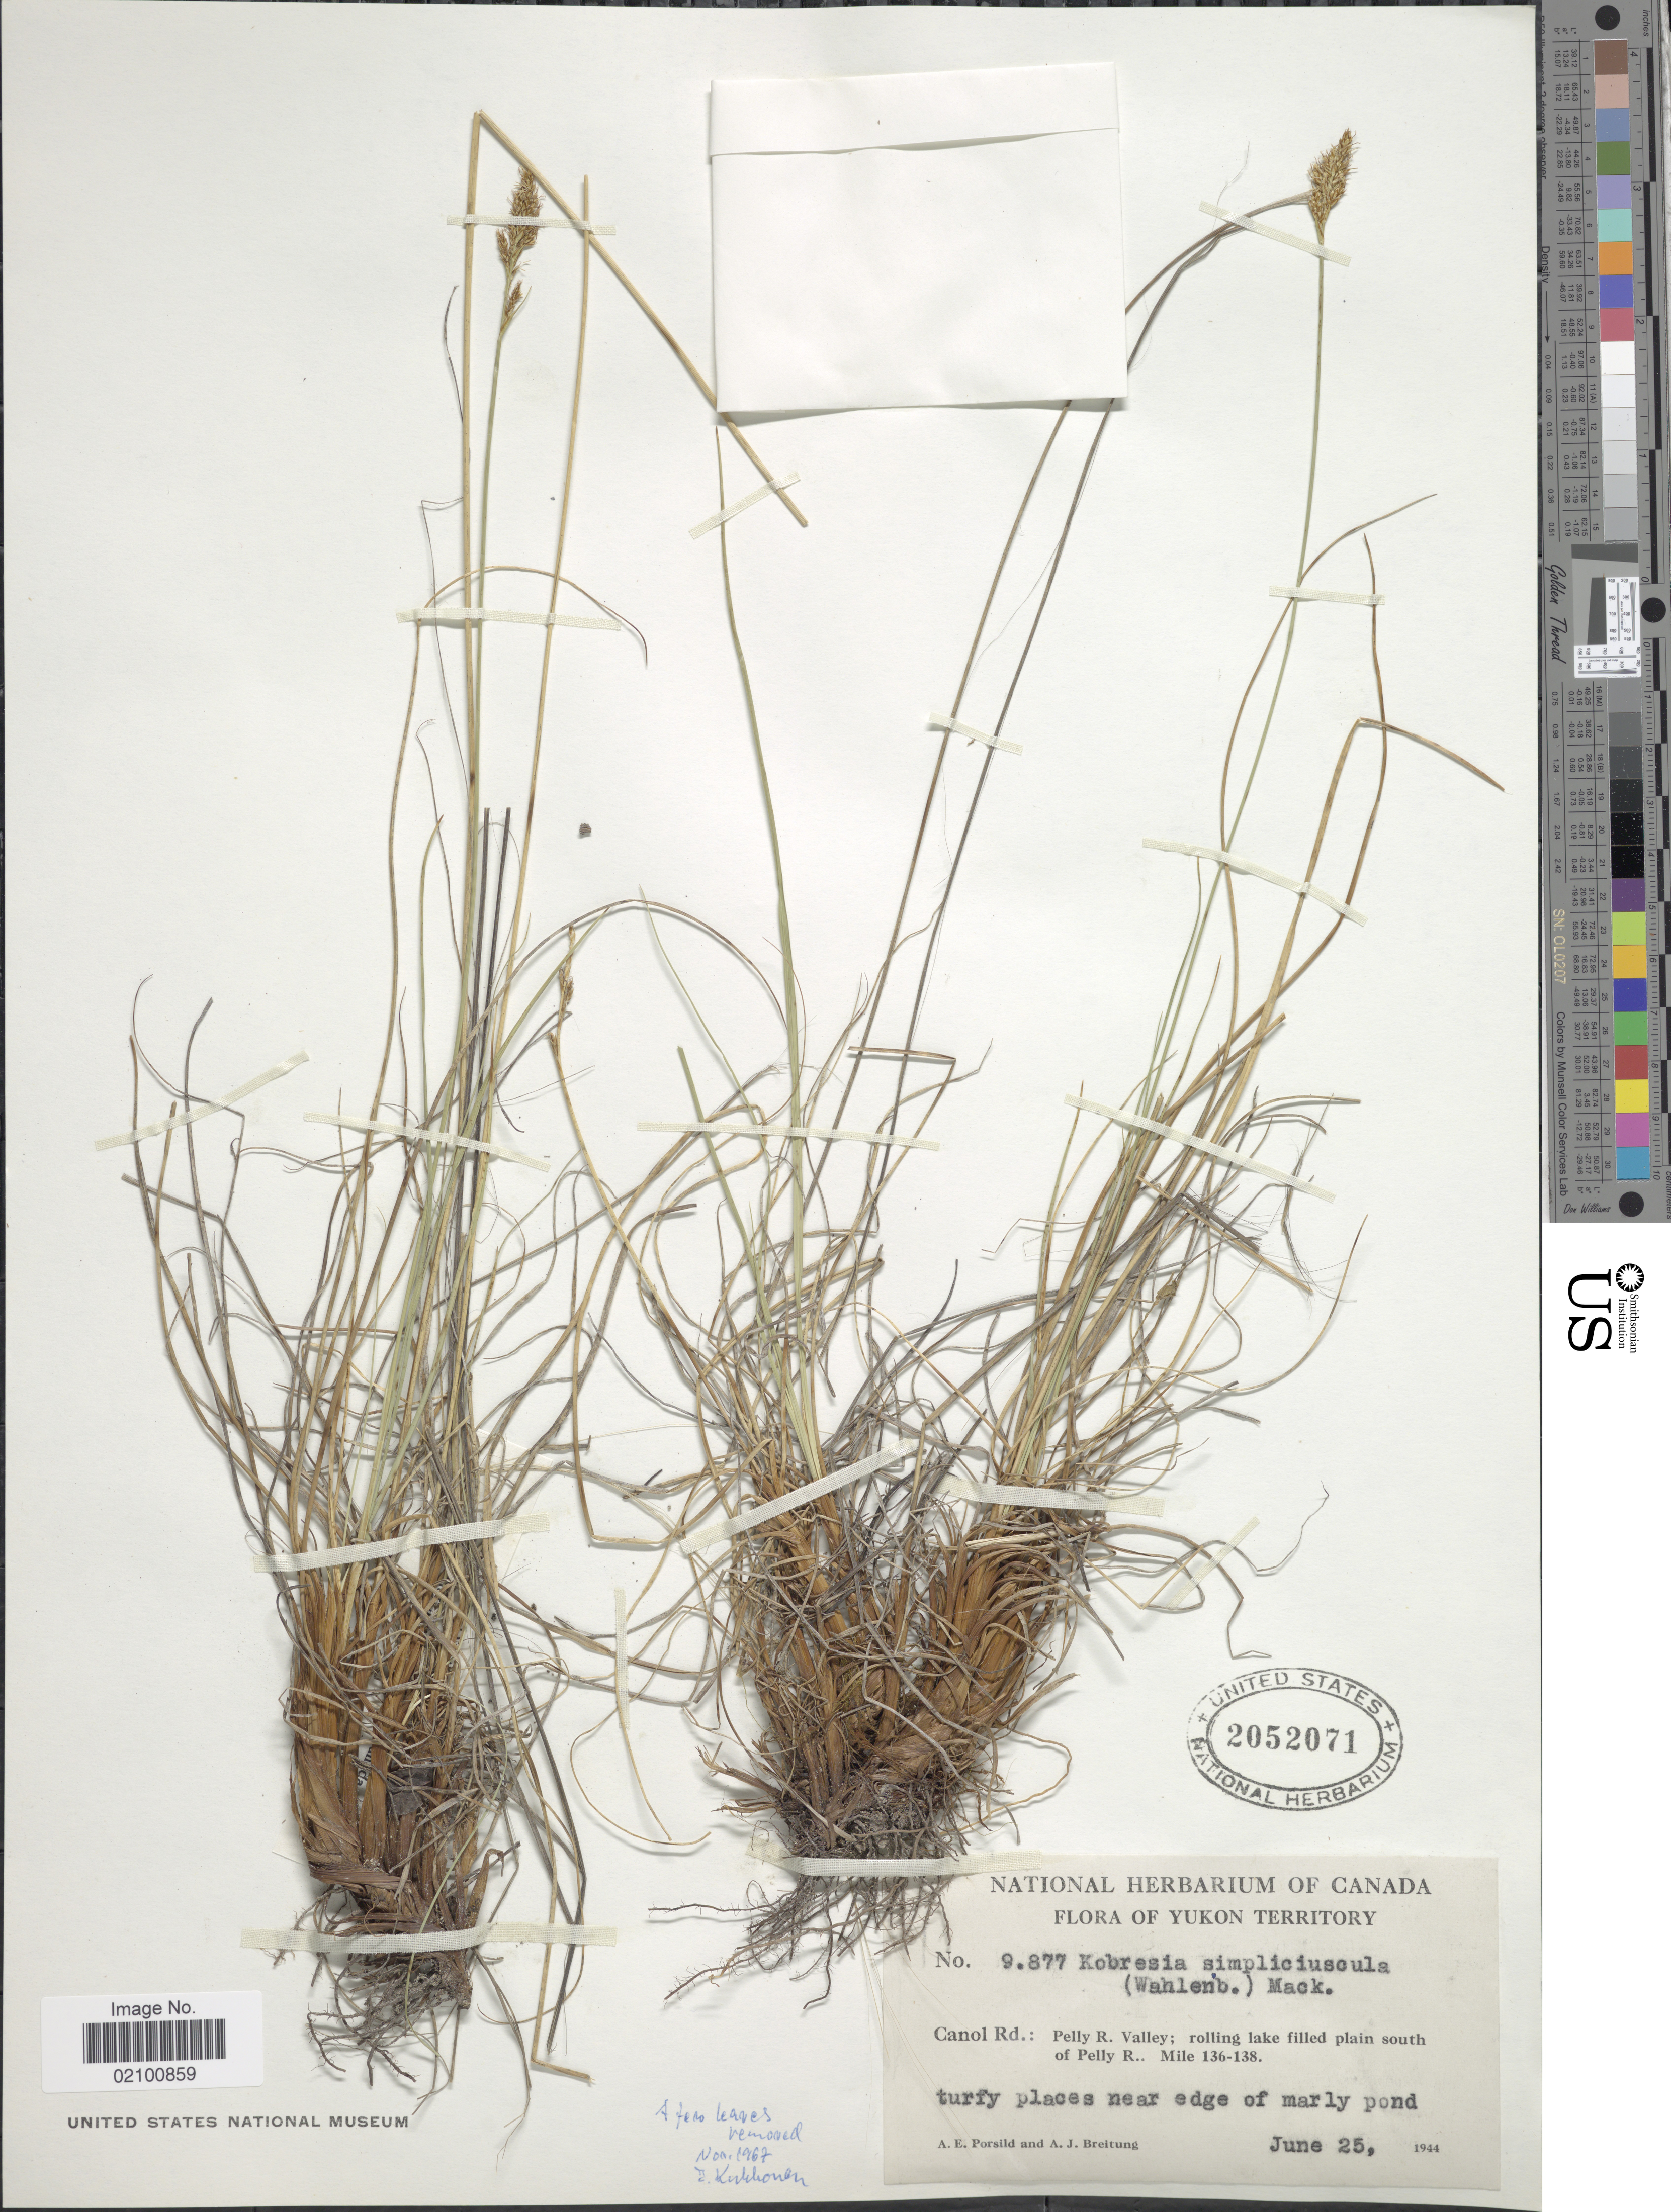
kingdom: Plantae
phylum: Tracheophyta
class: Liliopsida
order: Poales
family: Cyperaceae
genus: Carex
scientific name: Carex simpliciuscula subsp. simpliciuscula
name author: Wahlenb.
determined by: Strong, M. T., (US), Smithsonian Institution - National Museum of Natural History (UNITED STATES)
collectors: A. E. Porsild & A. Breitung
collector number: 9877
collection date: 1944-06-25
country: Canada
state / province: Yukon Territory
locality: Canol Rd, Pelly R. Valley, rolling lake filled plain south of Pelly R. , Mile 136-138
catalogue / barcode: US 2052071